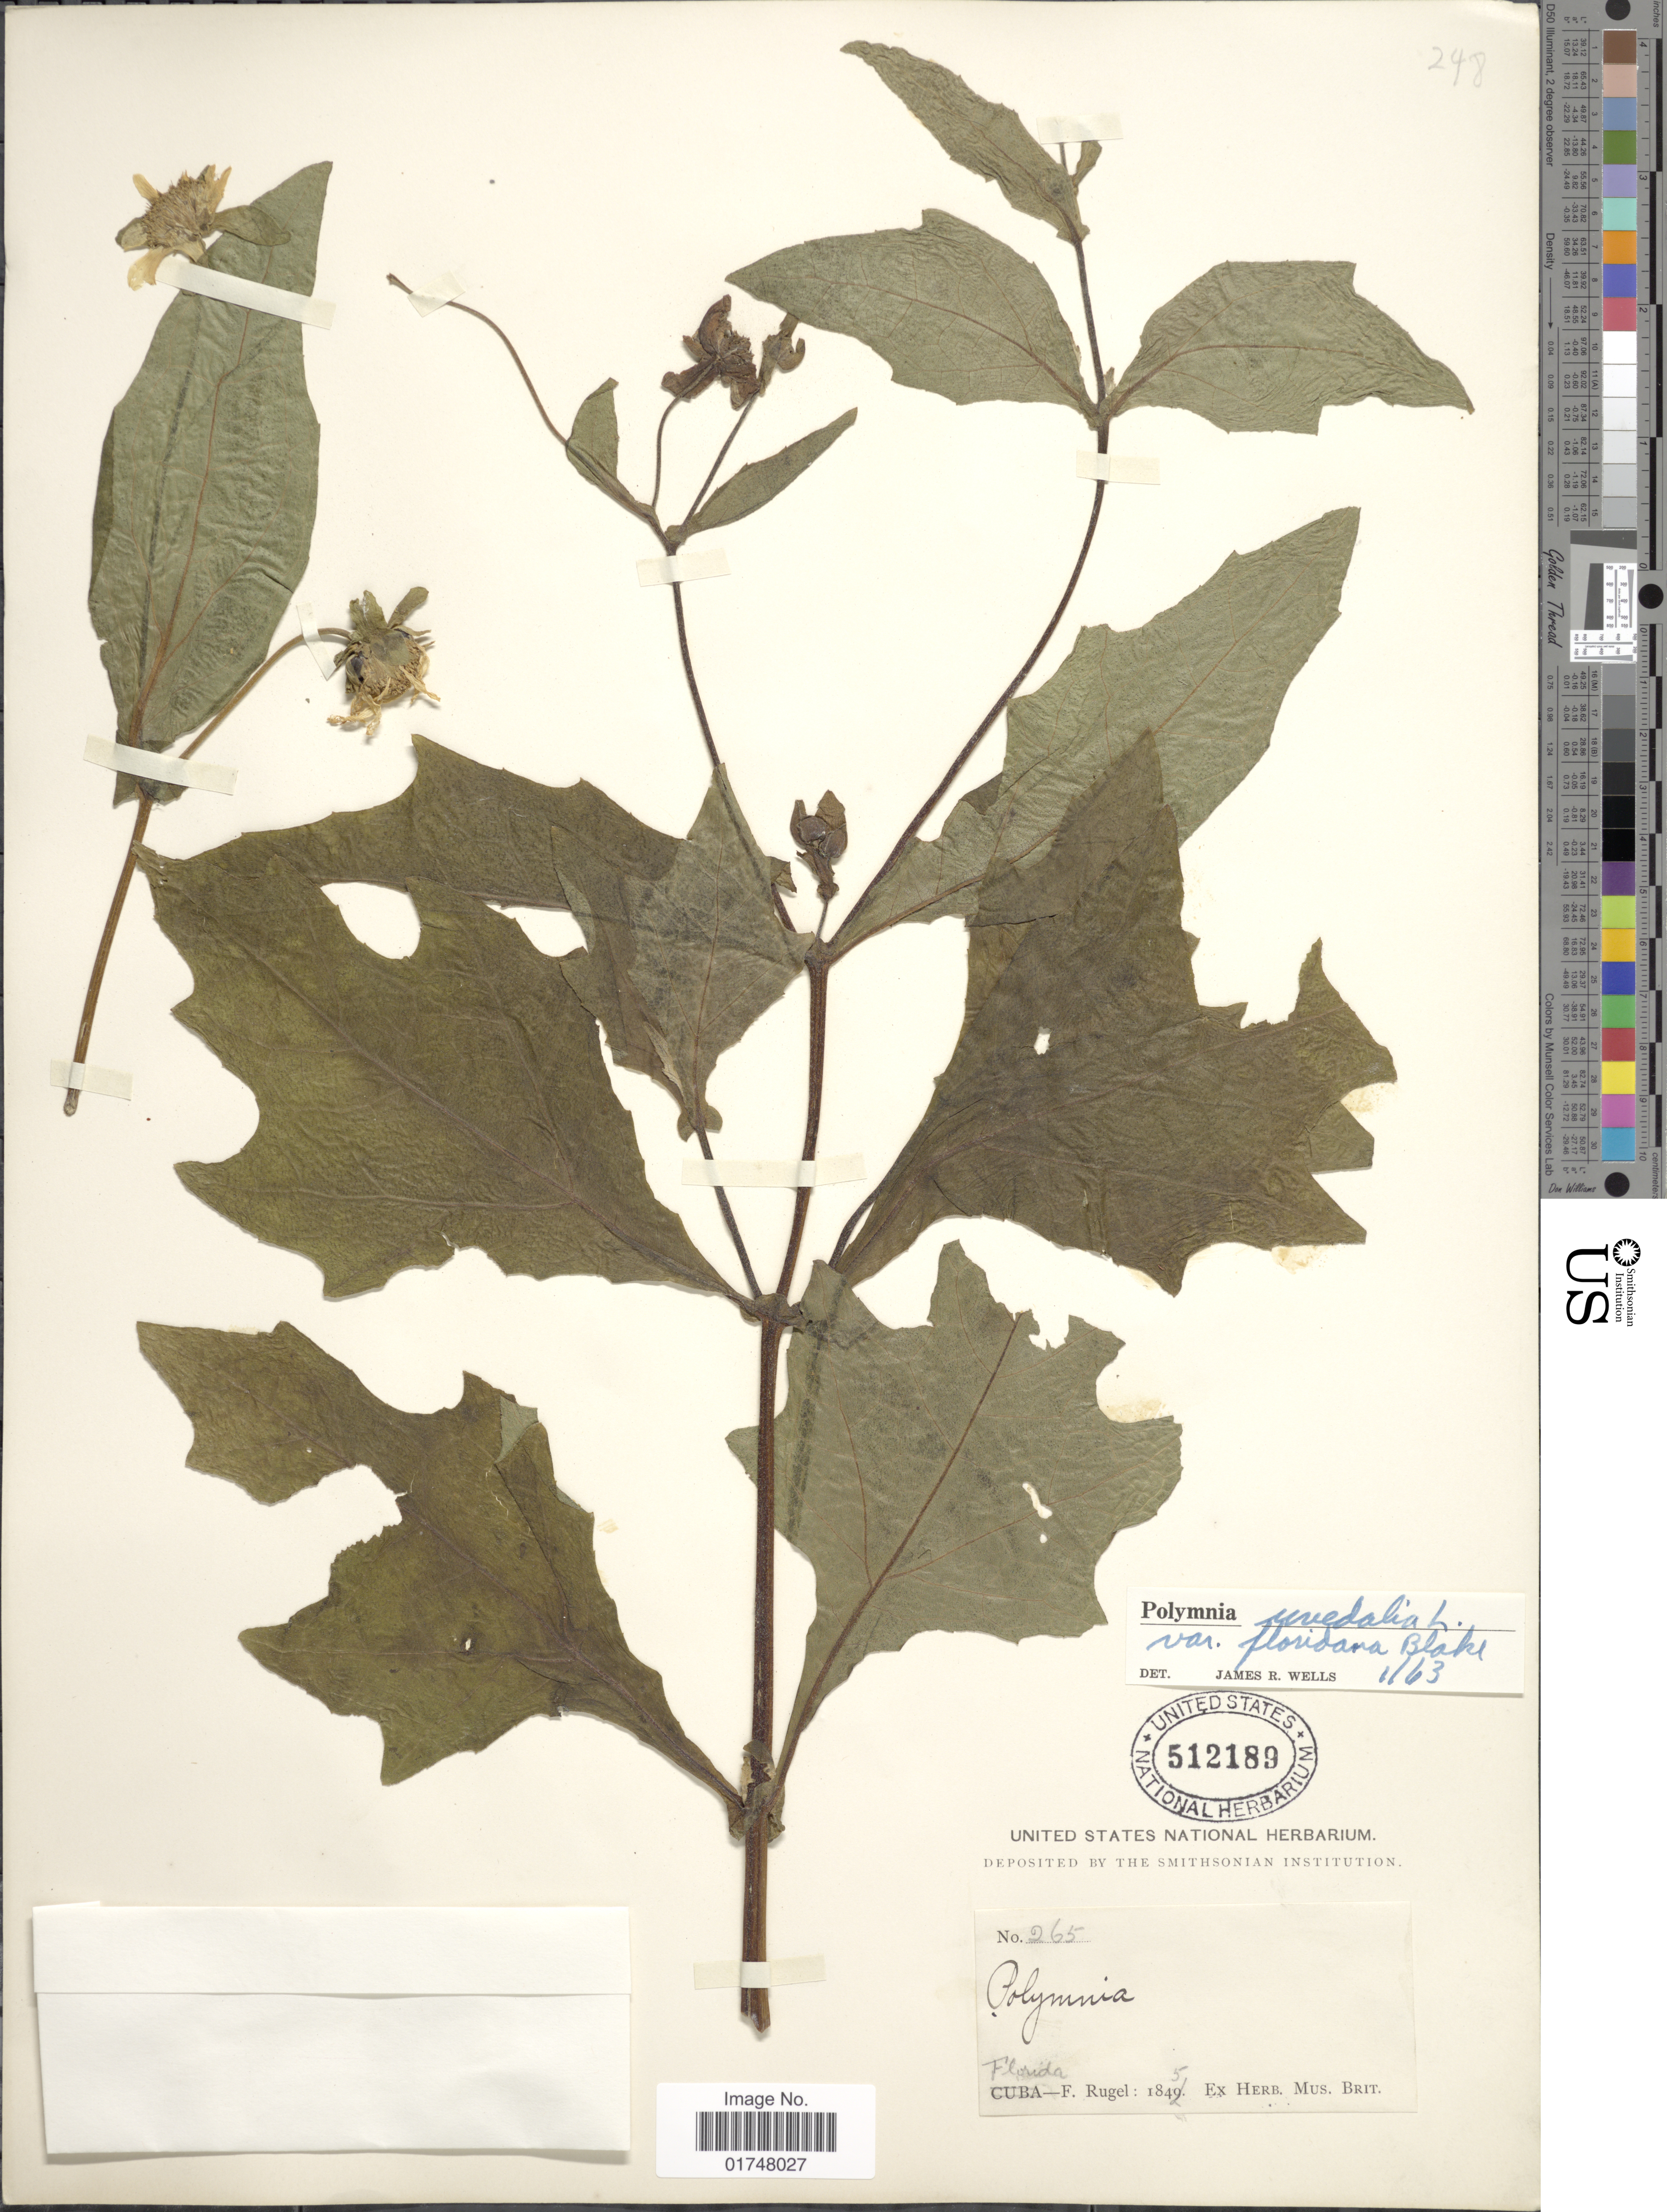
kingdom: Plantae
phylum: Tracheophyta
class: Magnoliopsida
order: Asterales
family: Asteraceae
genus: Smallanthus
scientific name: Smallanthus uvedalia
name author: (L.) Mack. ex Mack.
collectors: F. Rugel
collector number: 265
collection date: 1845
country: United States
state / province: Florida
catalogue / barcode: US 512189